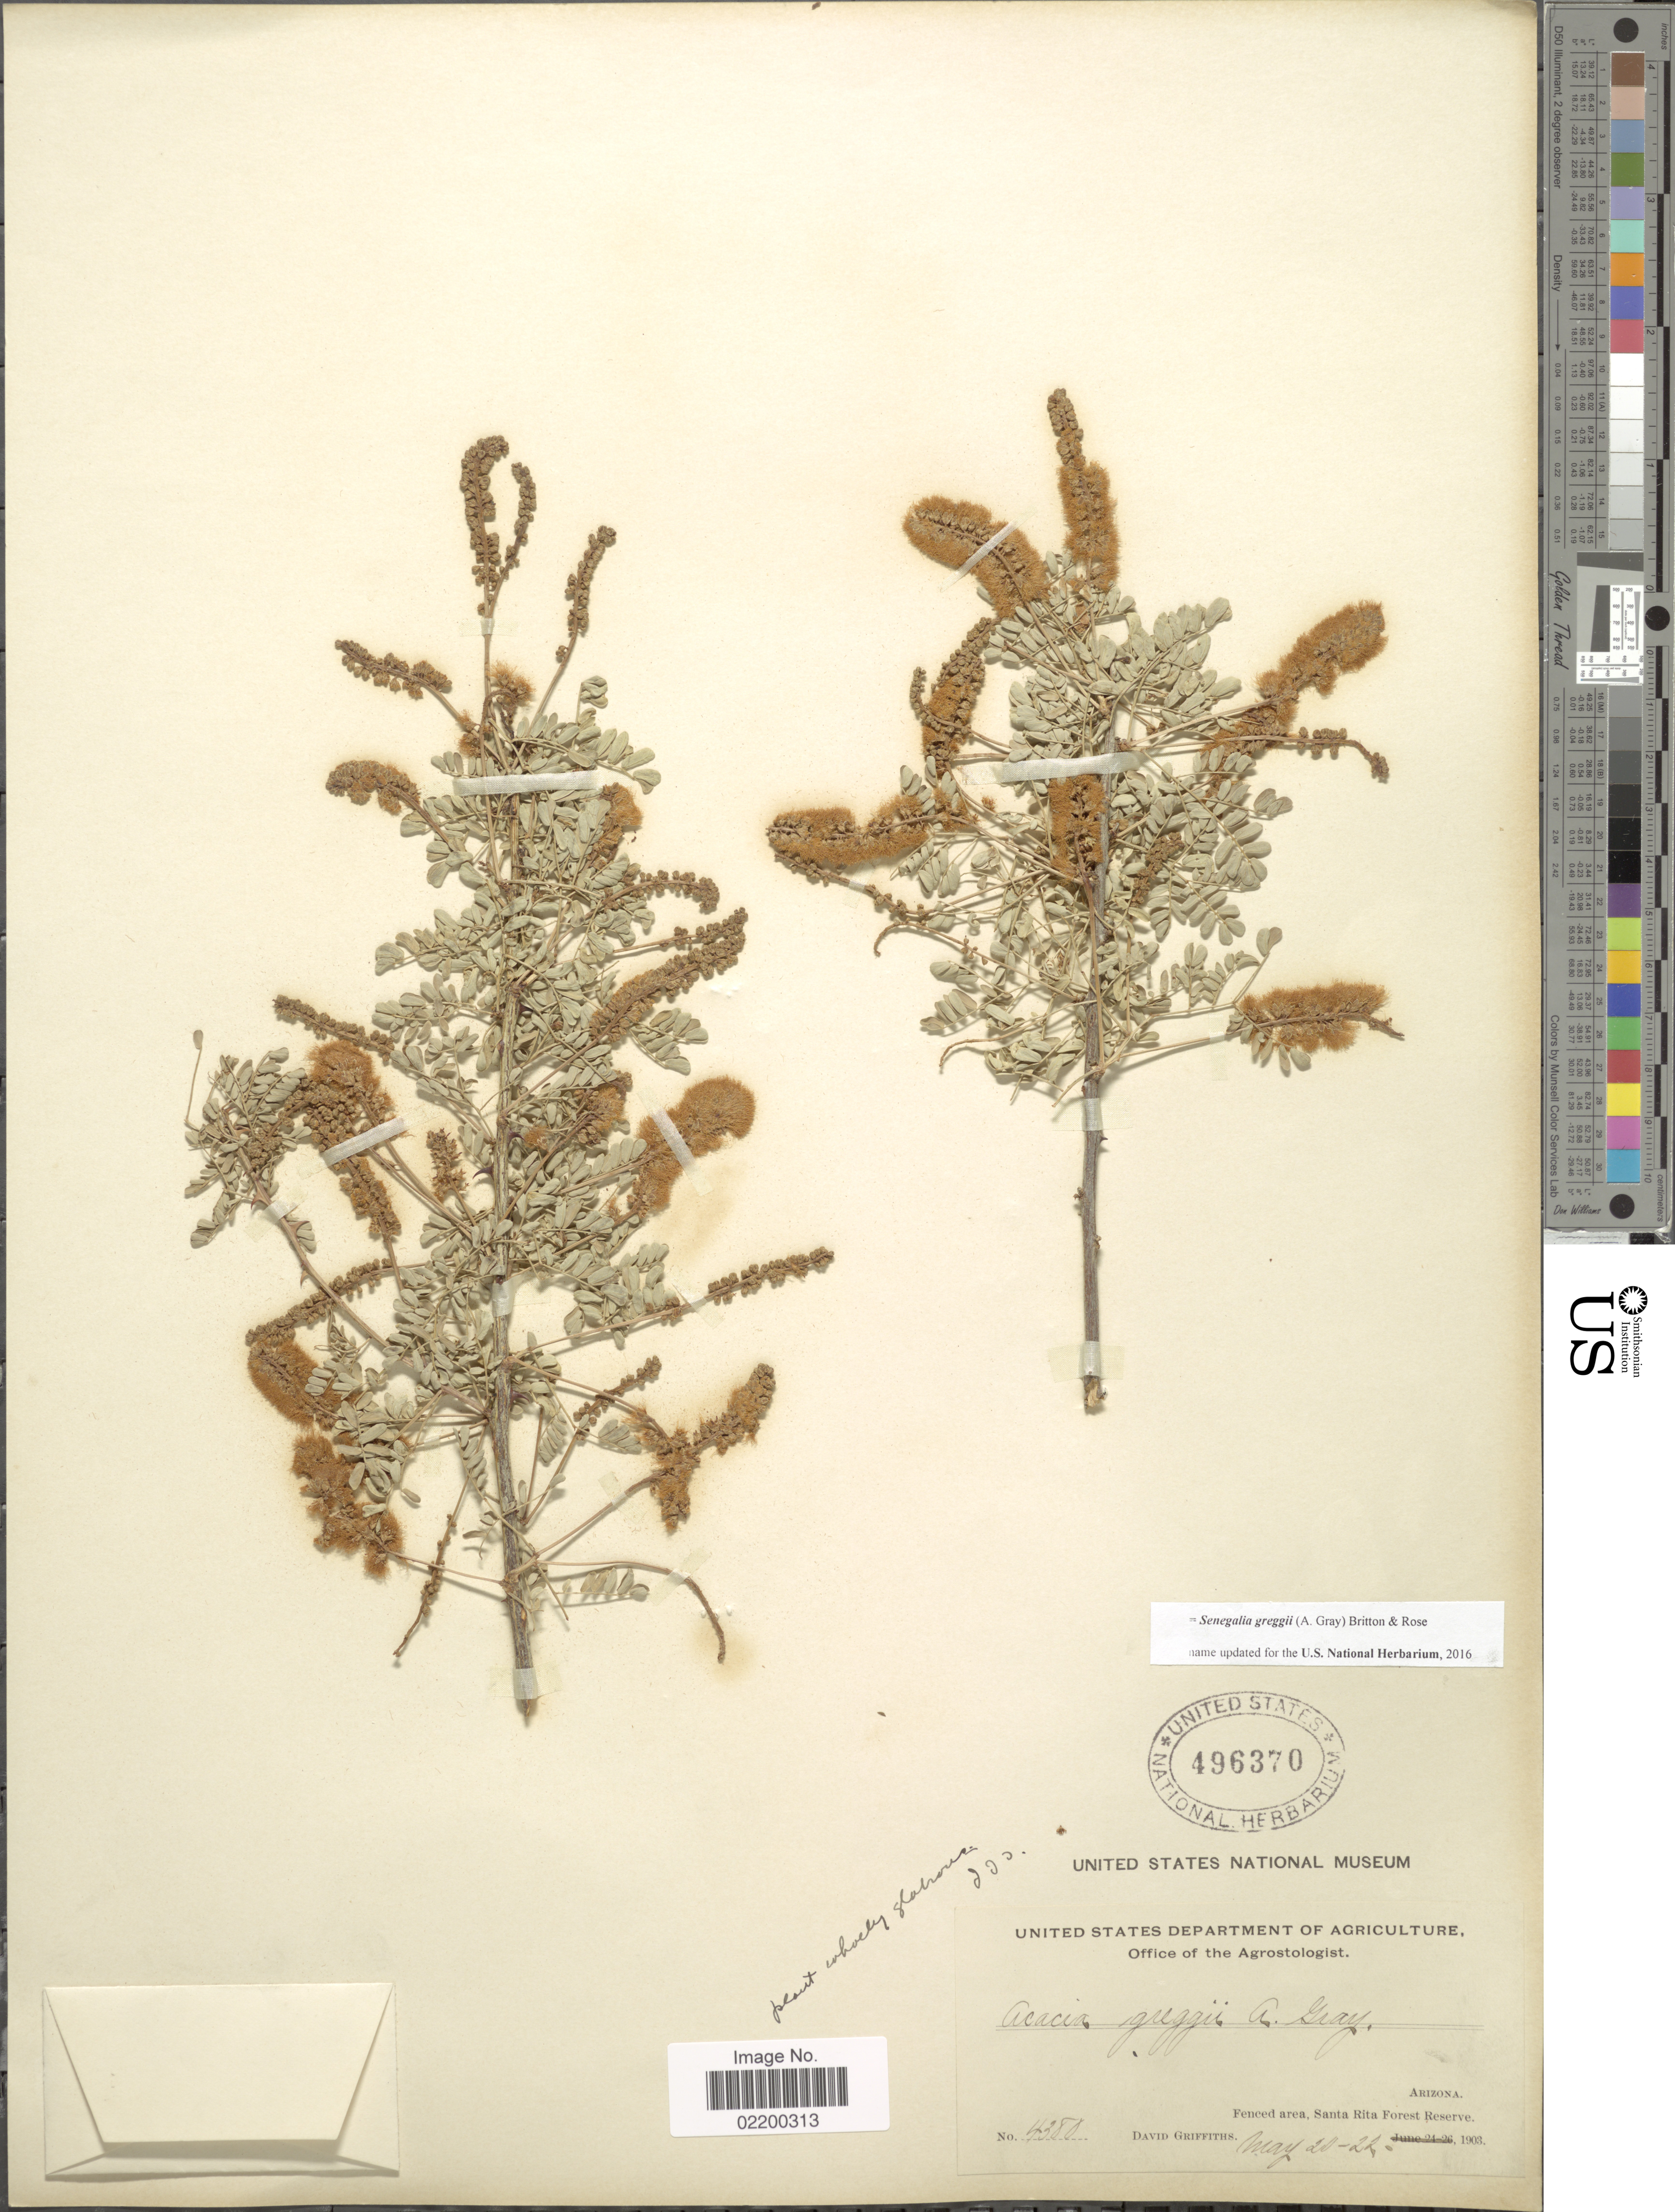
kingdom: Plantae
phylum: Tracheophyta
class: Magnoliopsida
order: Fabales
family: Fabaceae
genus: Senegalia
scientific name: Senegalia greggii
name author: (A. Gray) Britton & Rose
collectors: D. Griffiths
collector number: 4380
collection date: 1903-05-20/1903-05-22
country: United States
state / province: Arizona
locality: Fenced area, Santa Rita Forest Reserve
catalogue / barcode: US 496370